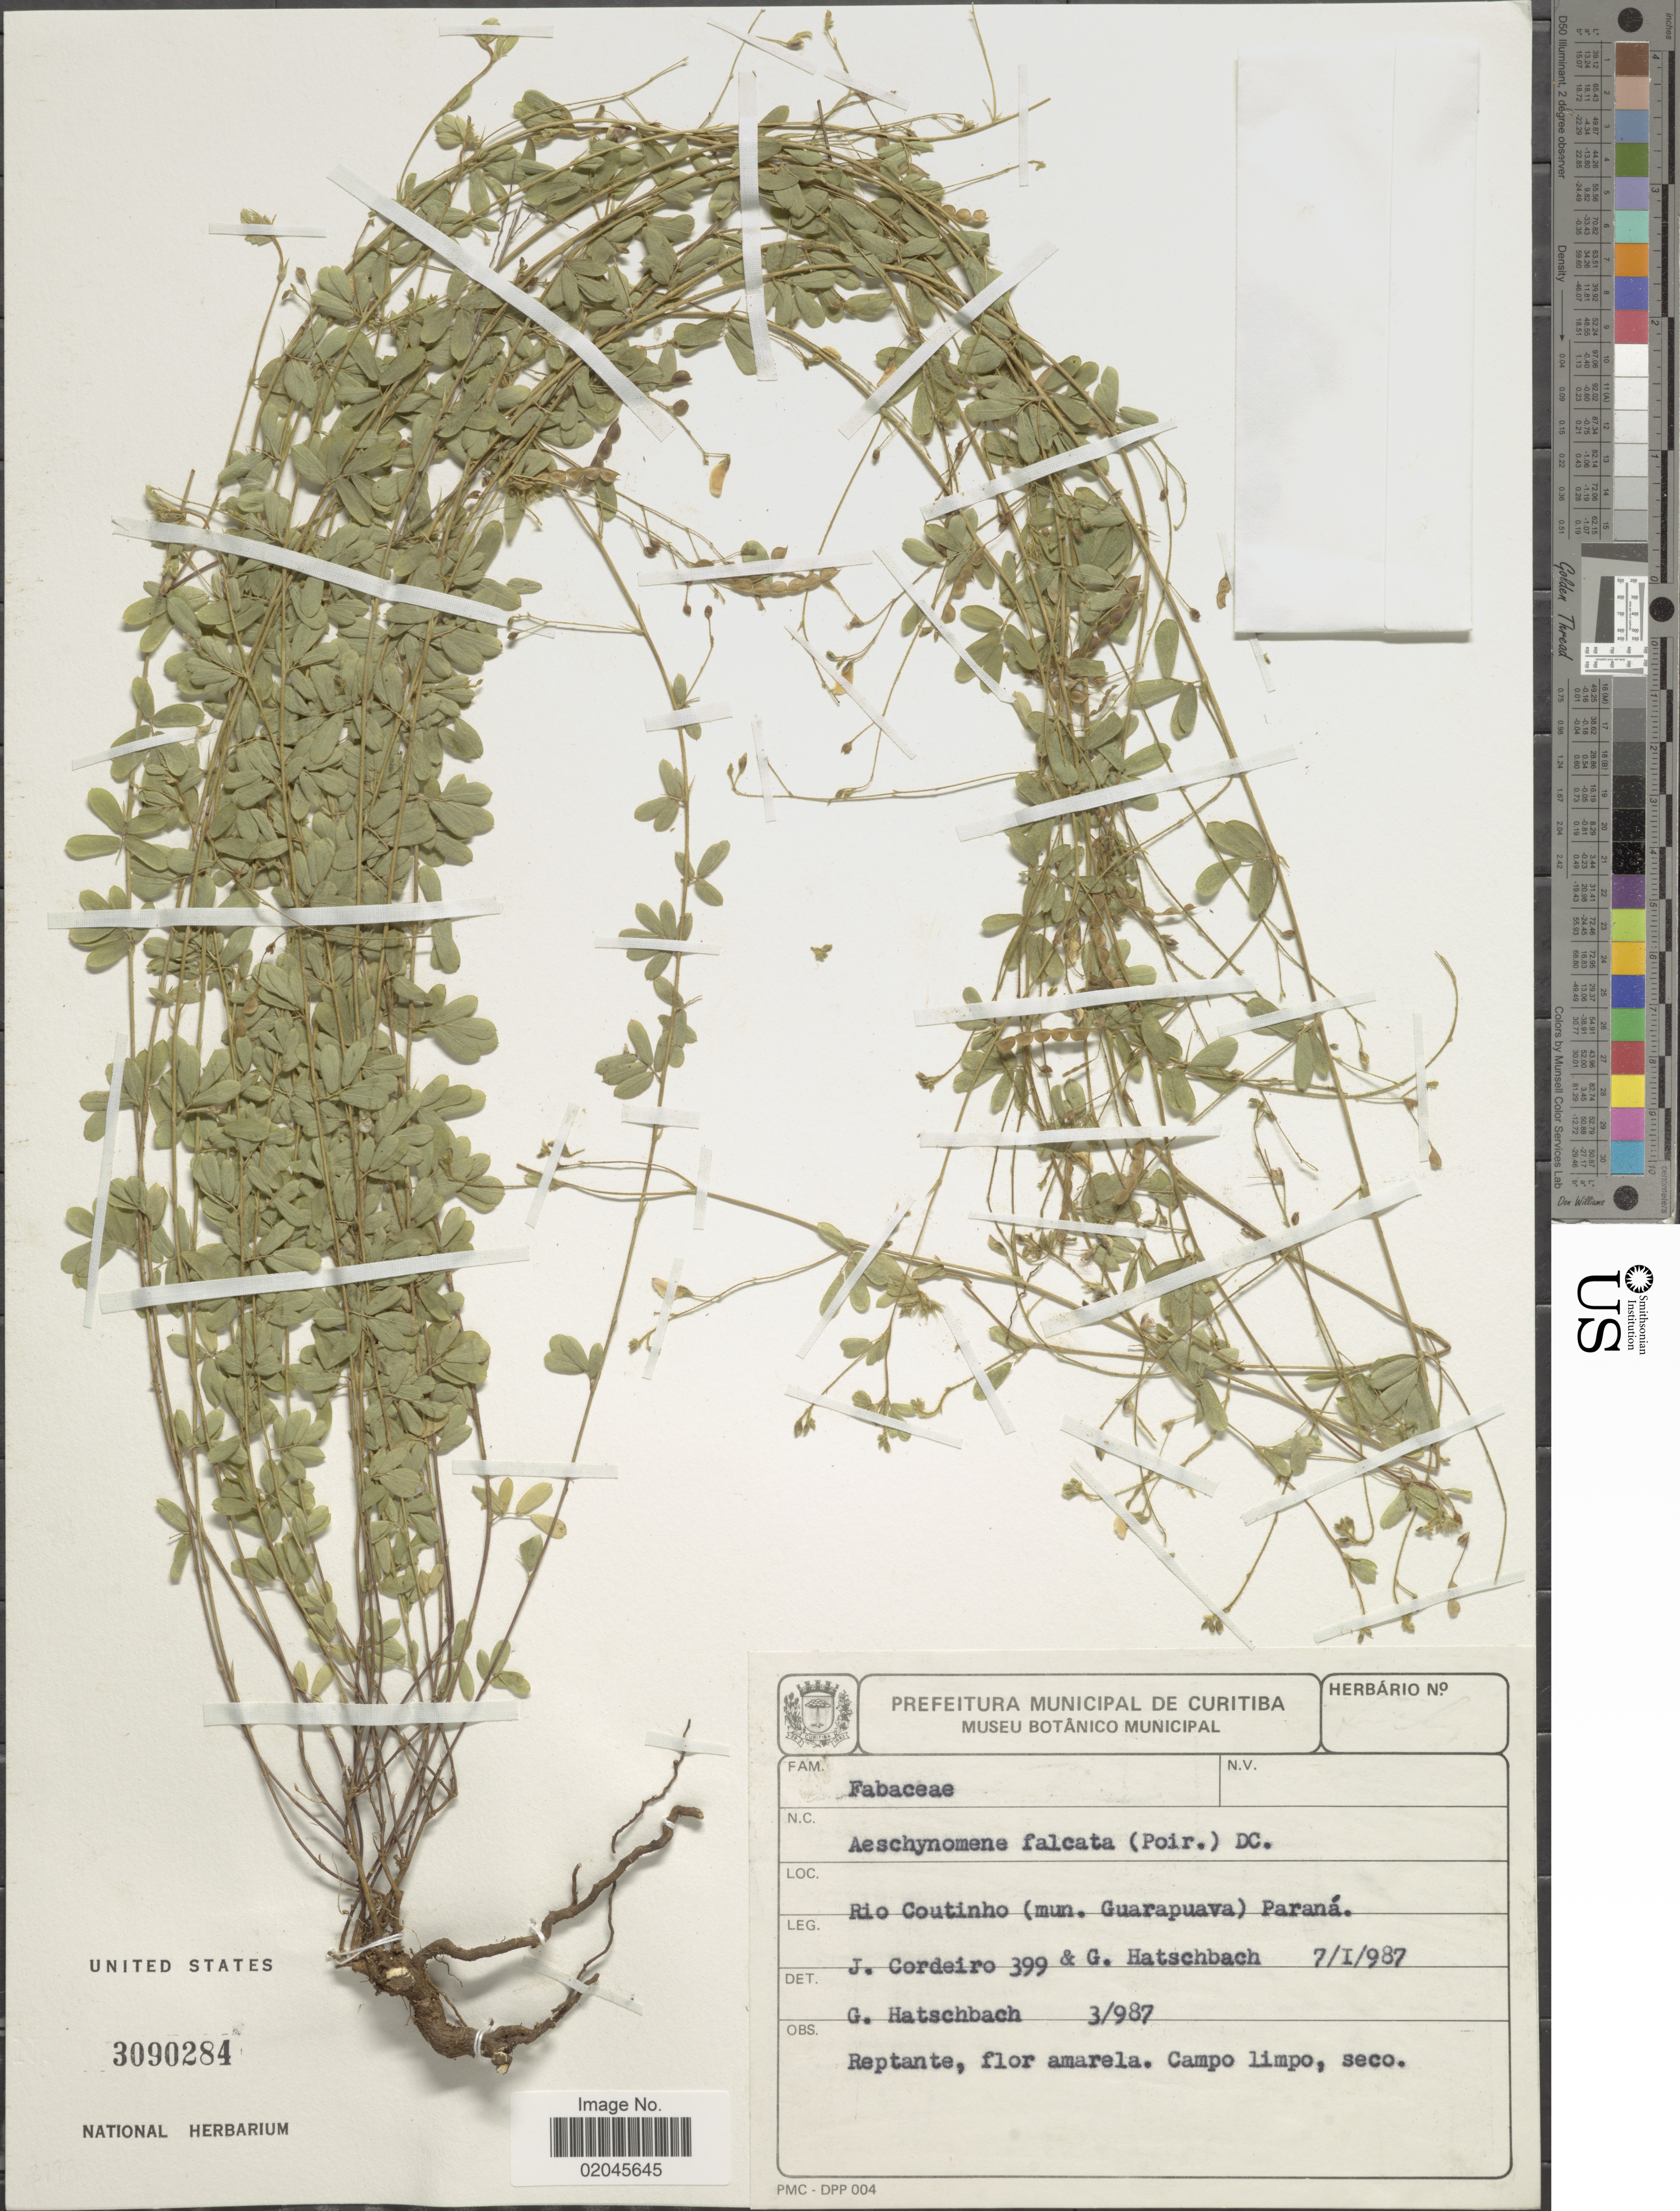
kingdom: Plantae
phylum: Tracheophyta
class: Magnoliopsida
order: Fabales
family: Fabaceae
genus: Aeschynomene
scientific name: Aeschynomene falcata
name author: (Poir.) DC.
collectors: J. Cordeiro & G. Hatschbach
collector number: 399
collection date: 1987-01-07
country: Suriname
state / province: Paramaribo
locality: Rio Coutinho (mun. Guarapuava).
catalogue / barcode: US 3090284